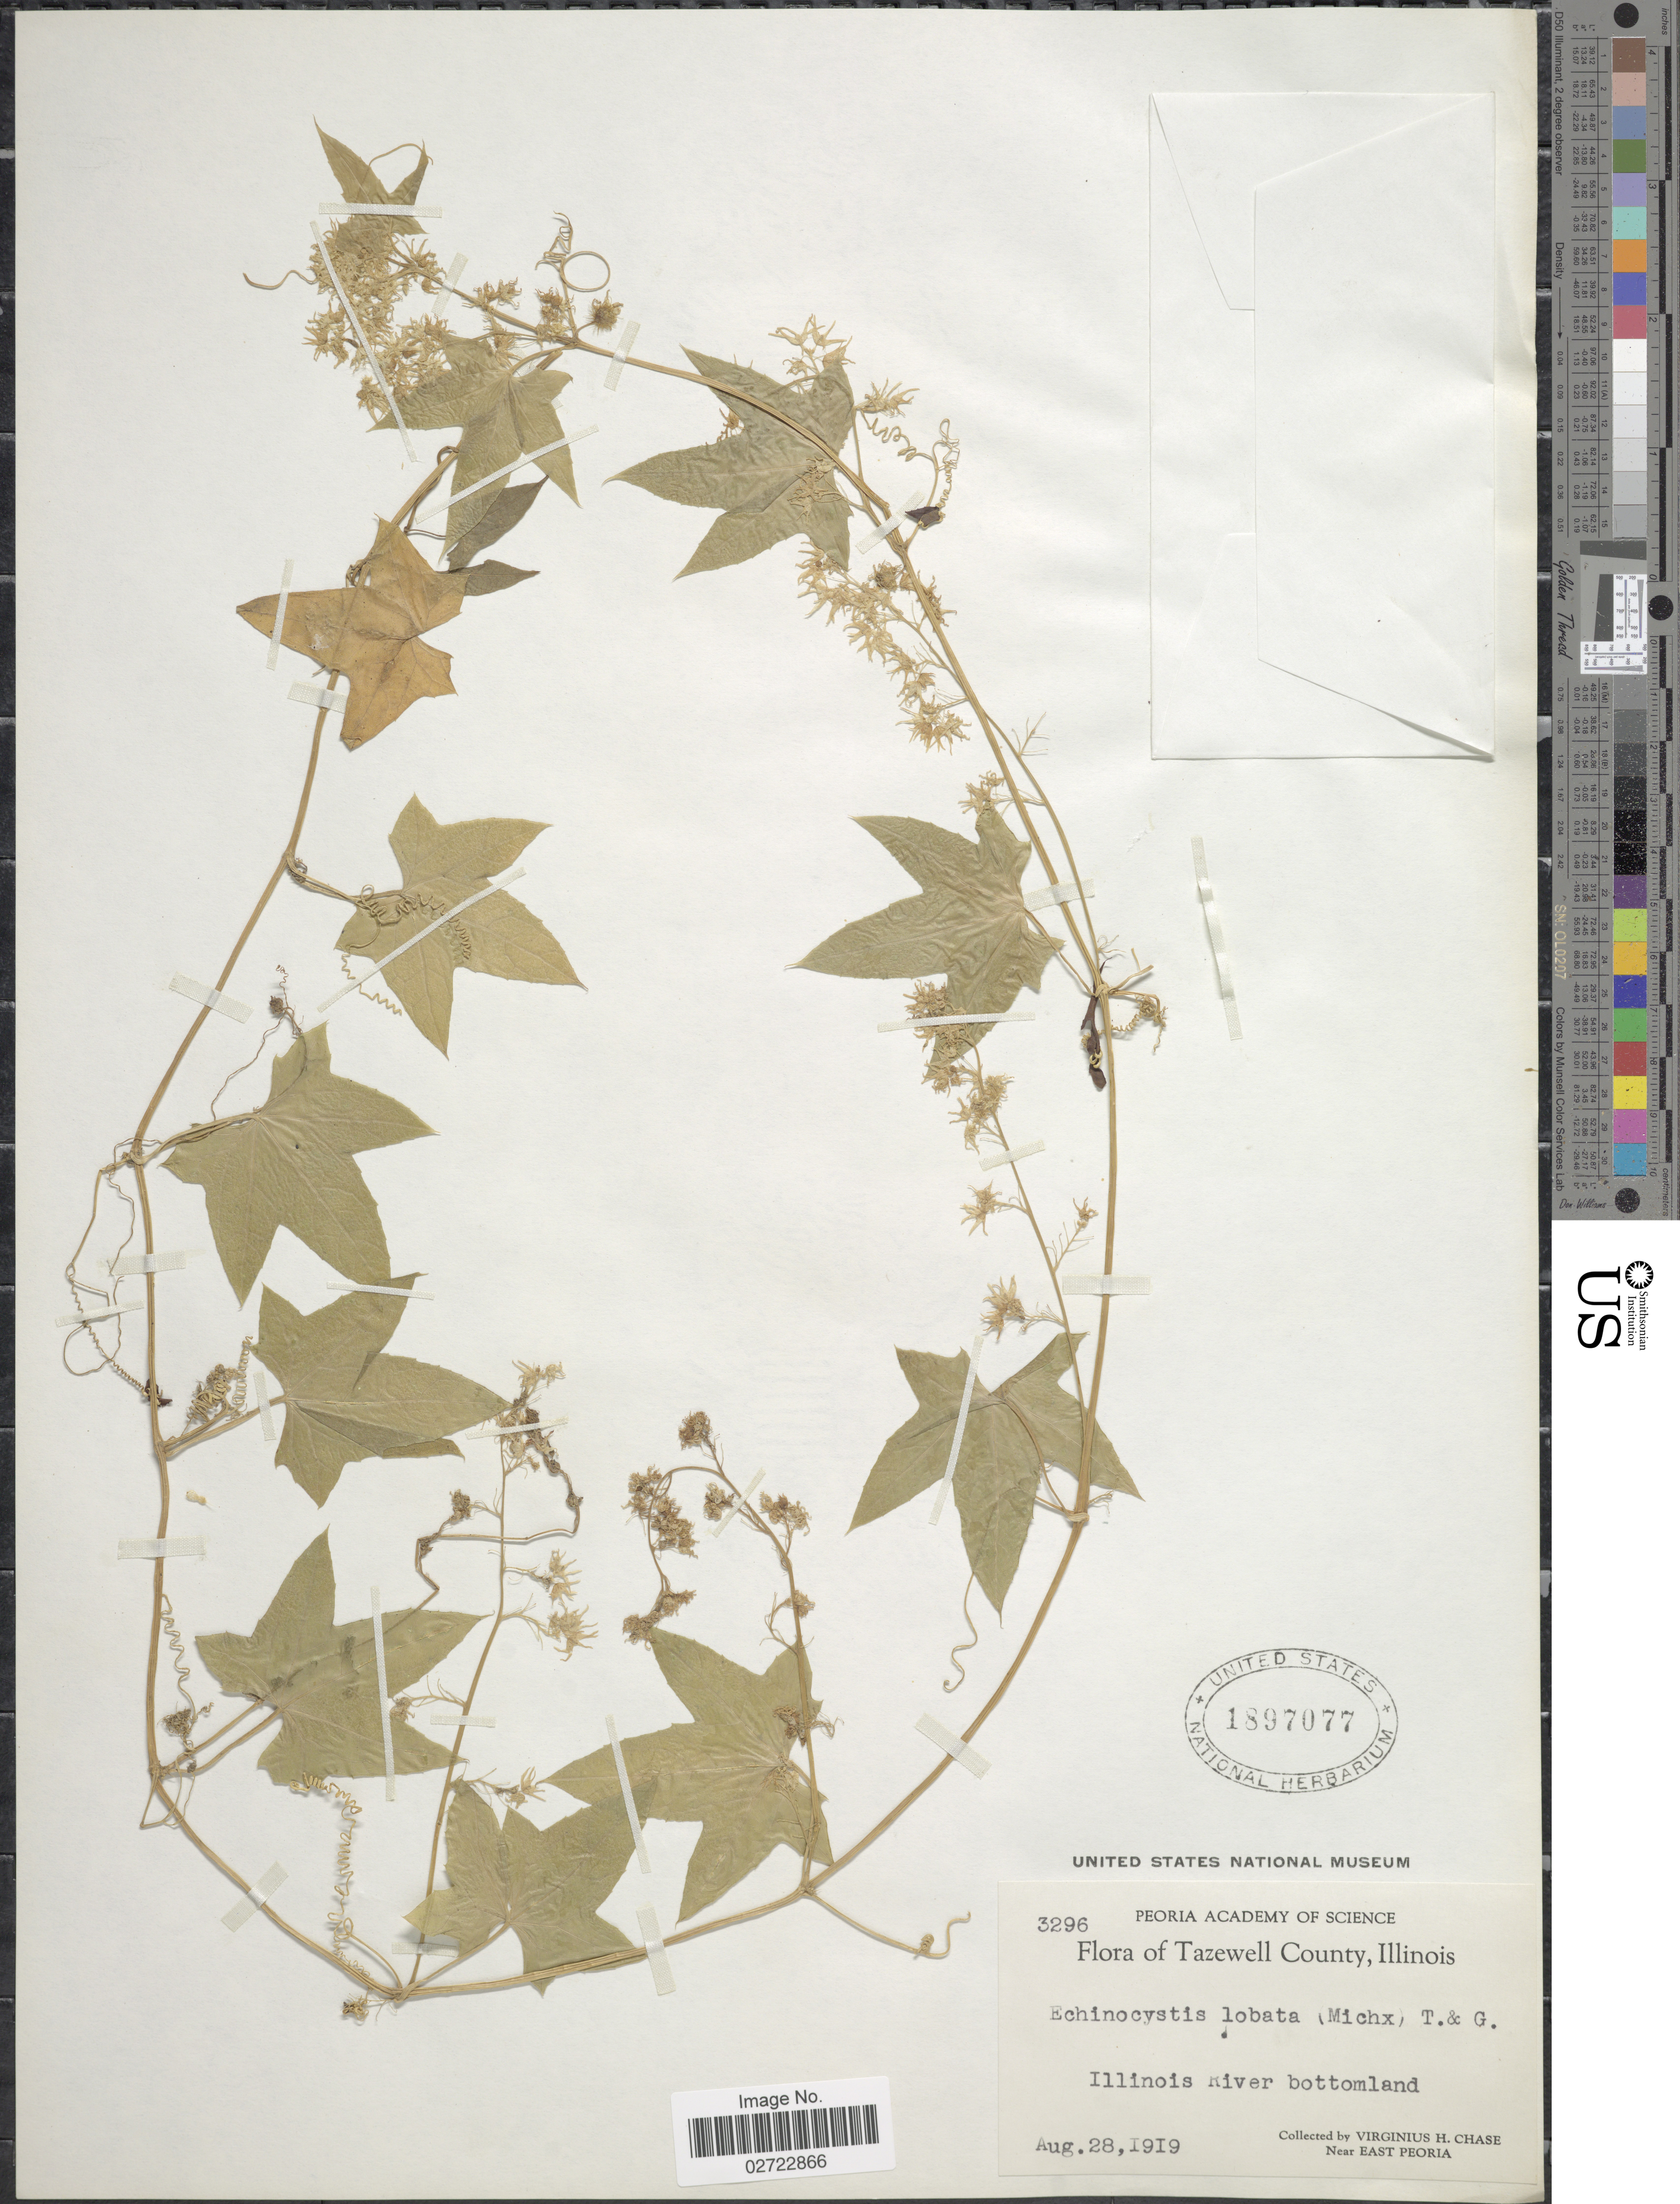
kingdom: Plantae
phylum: Tracheophyta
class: Magnoliopsida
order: Cucurbitales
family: Cucurbitaceae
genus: Echinocystis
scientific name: Echinocystis lobata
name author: (Michx.) Torr. & A. Gray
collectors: V. H. Chase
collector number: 3296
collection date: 1919-08-28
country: United States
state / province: Illinois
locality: Tazewell County. Illinois River bottomland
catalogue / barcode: US 1897077